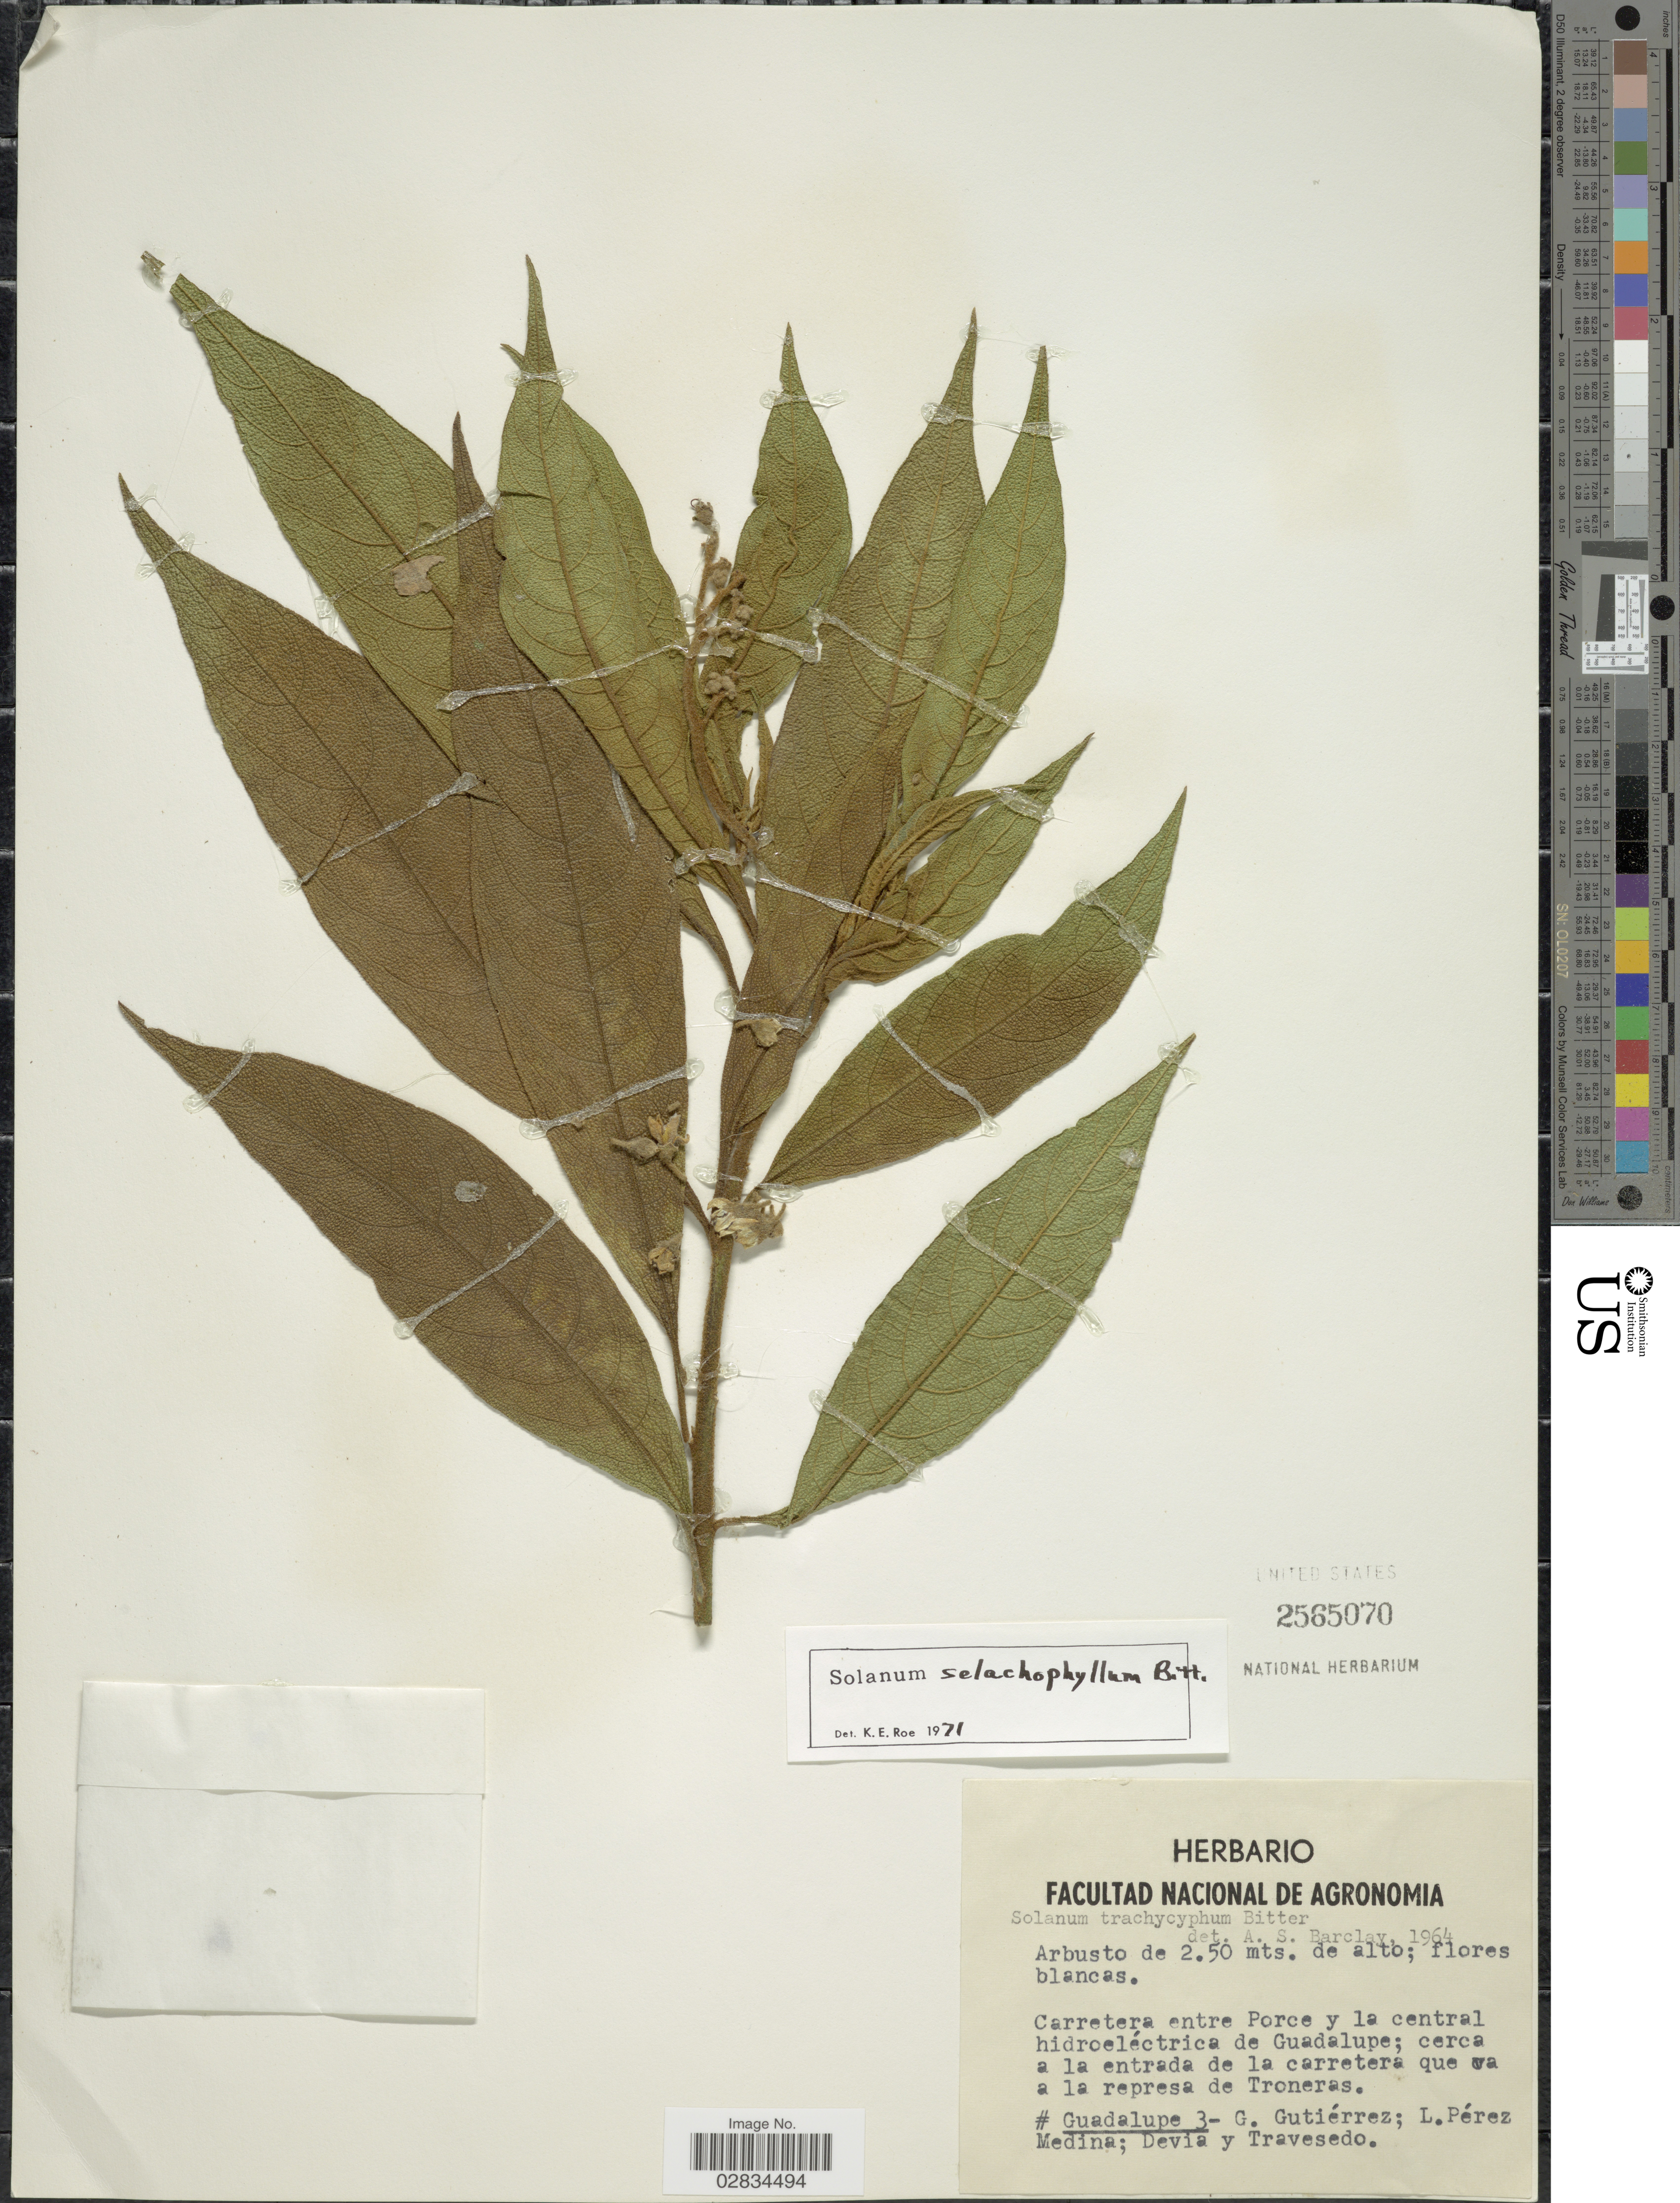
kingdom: Plantae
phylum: Tracheophyta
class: Magnoliopsida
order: Solanales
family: Solanaceae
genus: Solanum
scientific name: Solanum selachophyllum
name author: Bitter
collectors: G. Gutiérrez, L. Pérez-Medina, -. Devia & Travesedo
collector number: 3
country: Colombia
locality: Carretera entre Porce y la central hidroeléctrica de Guadalupe; cerca a la entrada de la carretera que va a la represa de Troneras.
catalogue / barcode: US 2565070